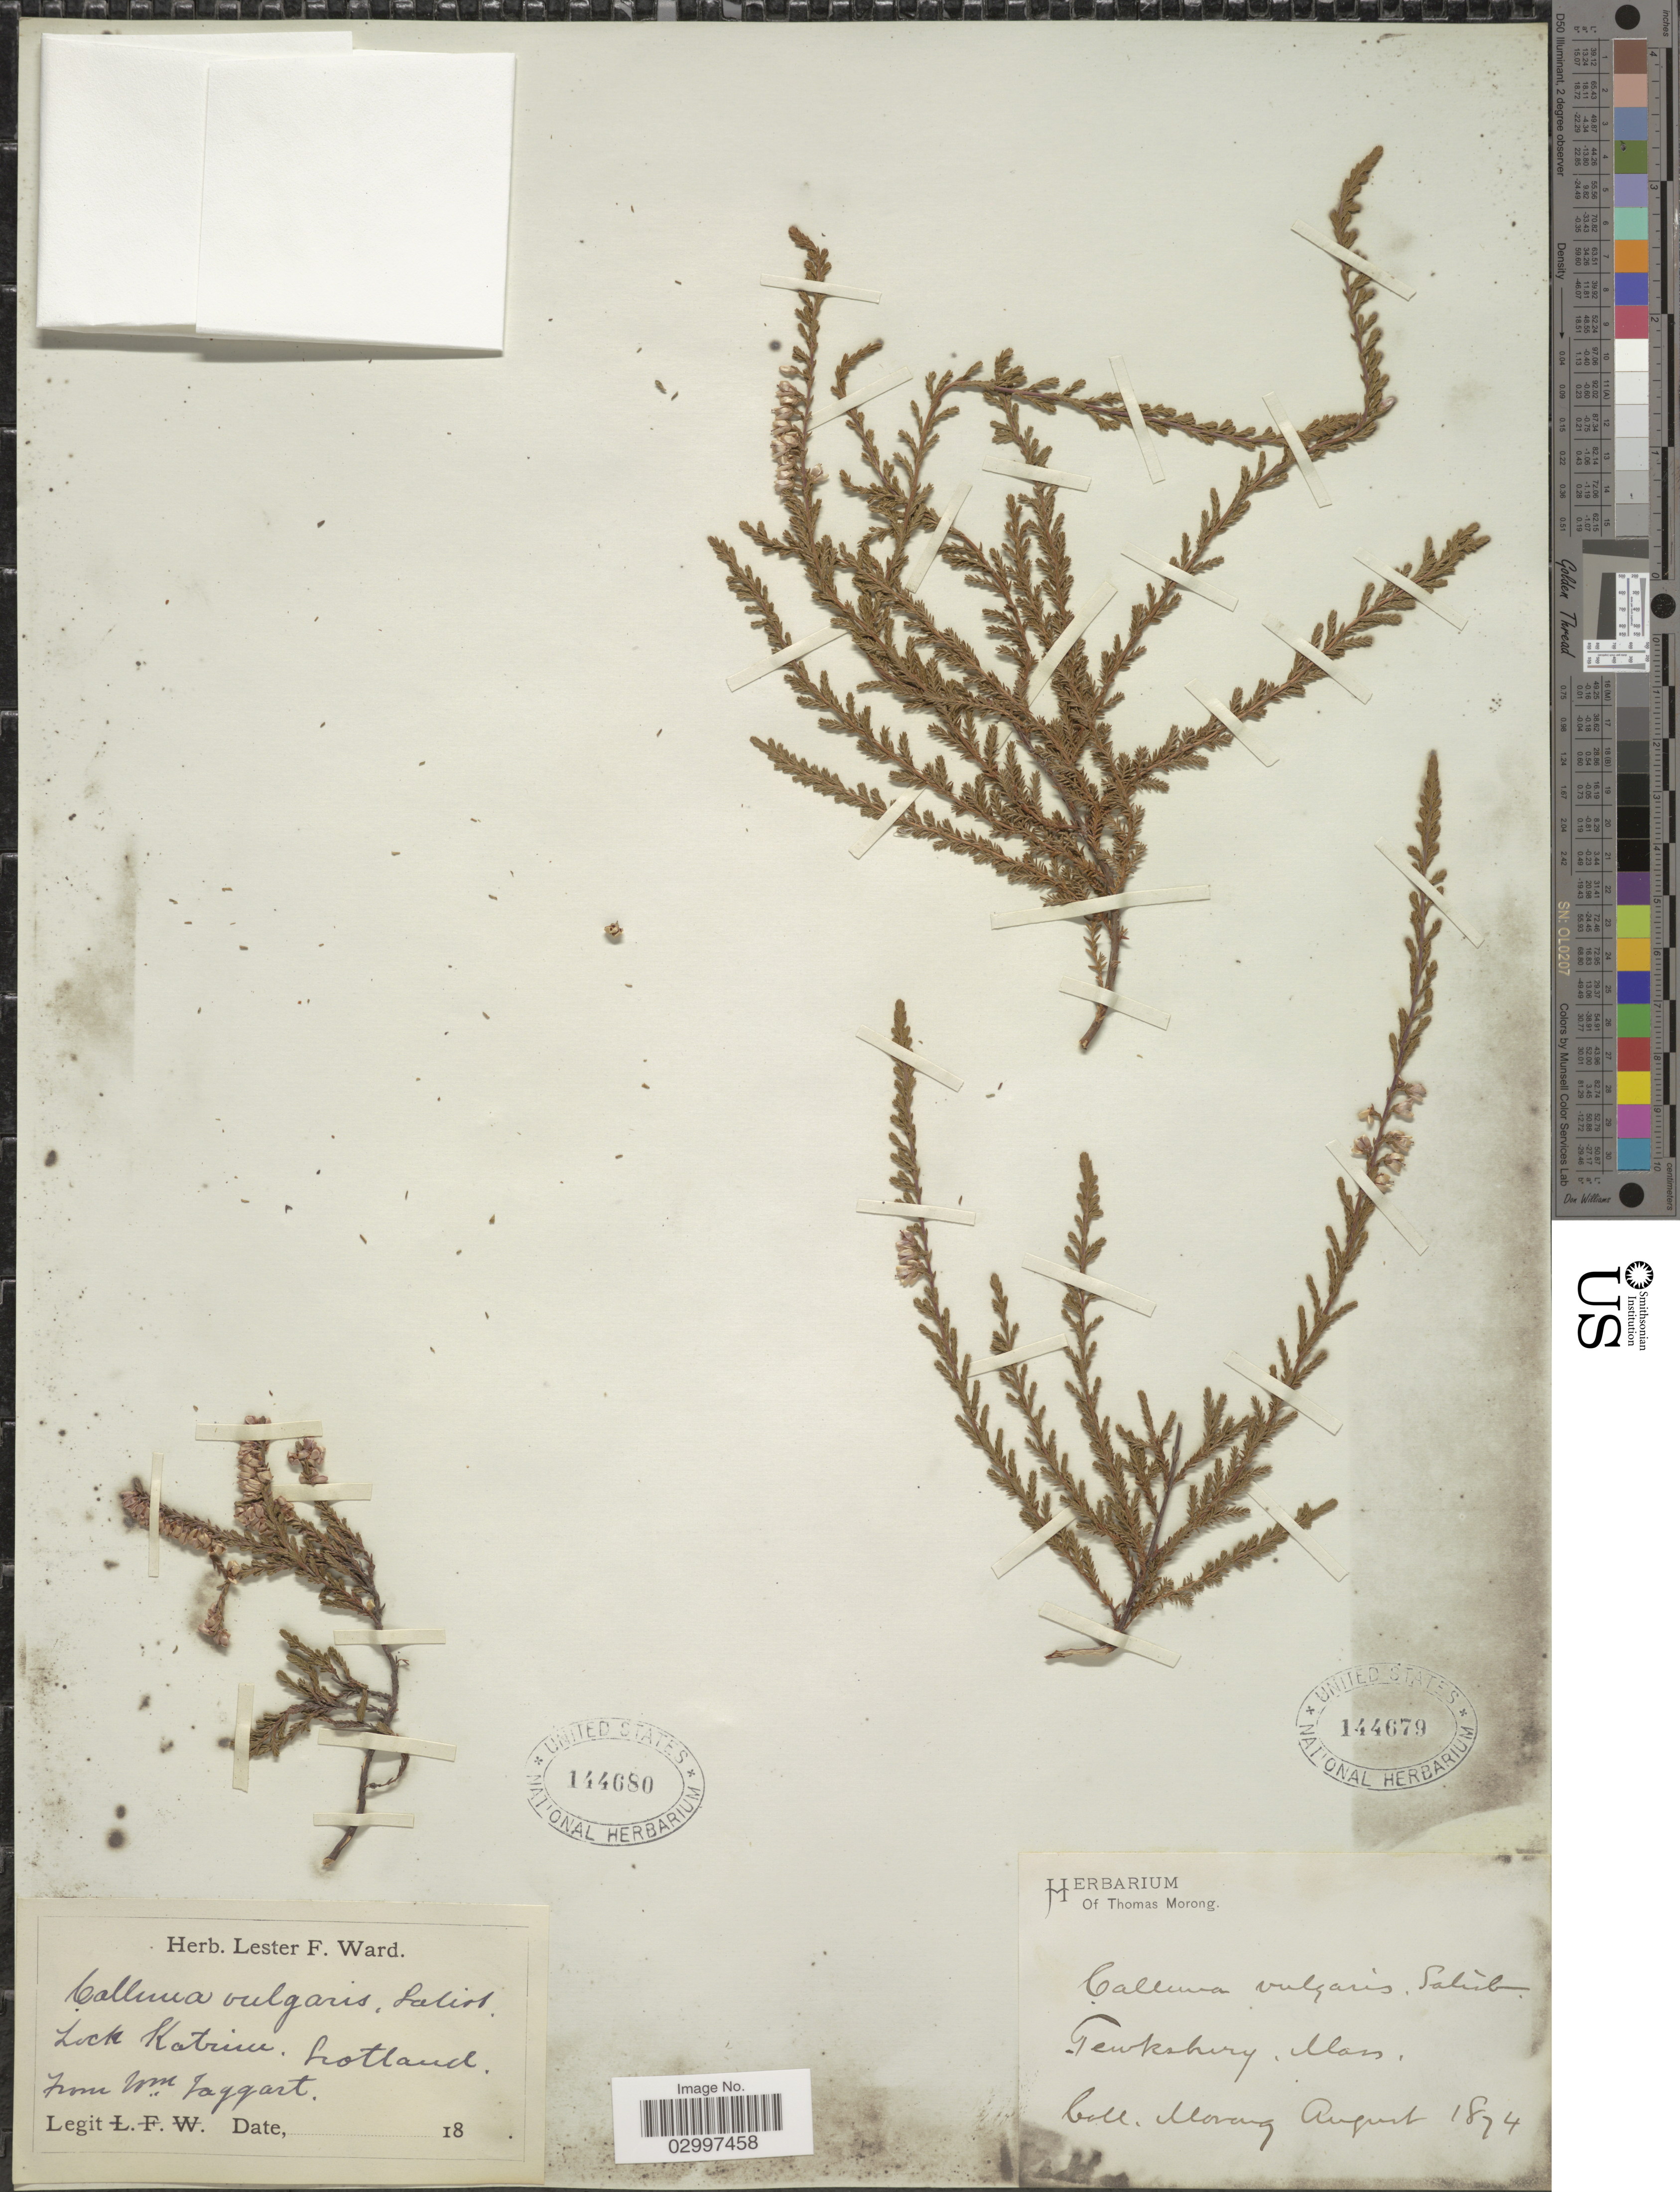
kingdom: Plantae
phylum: Tracheophyta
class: Magnoliopsida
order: Ericales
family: Ericaceae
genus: Calluna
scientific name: Calluna vulgaris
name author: (L.) Hull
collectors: W. Taggart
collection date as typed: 18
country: United Kingdom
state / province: Scotland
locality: Loch Katrine. Scotland.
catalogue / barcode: US 144680-2